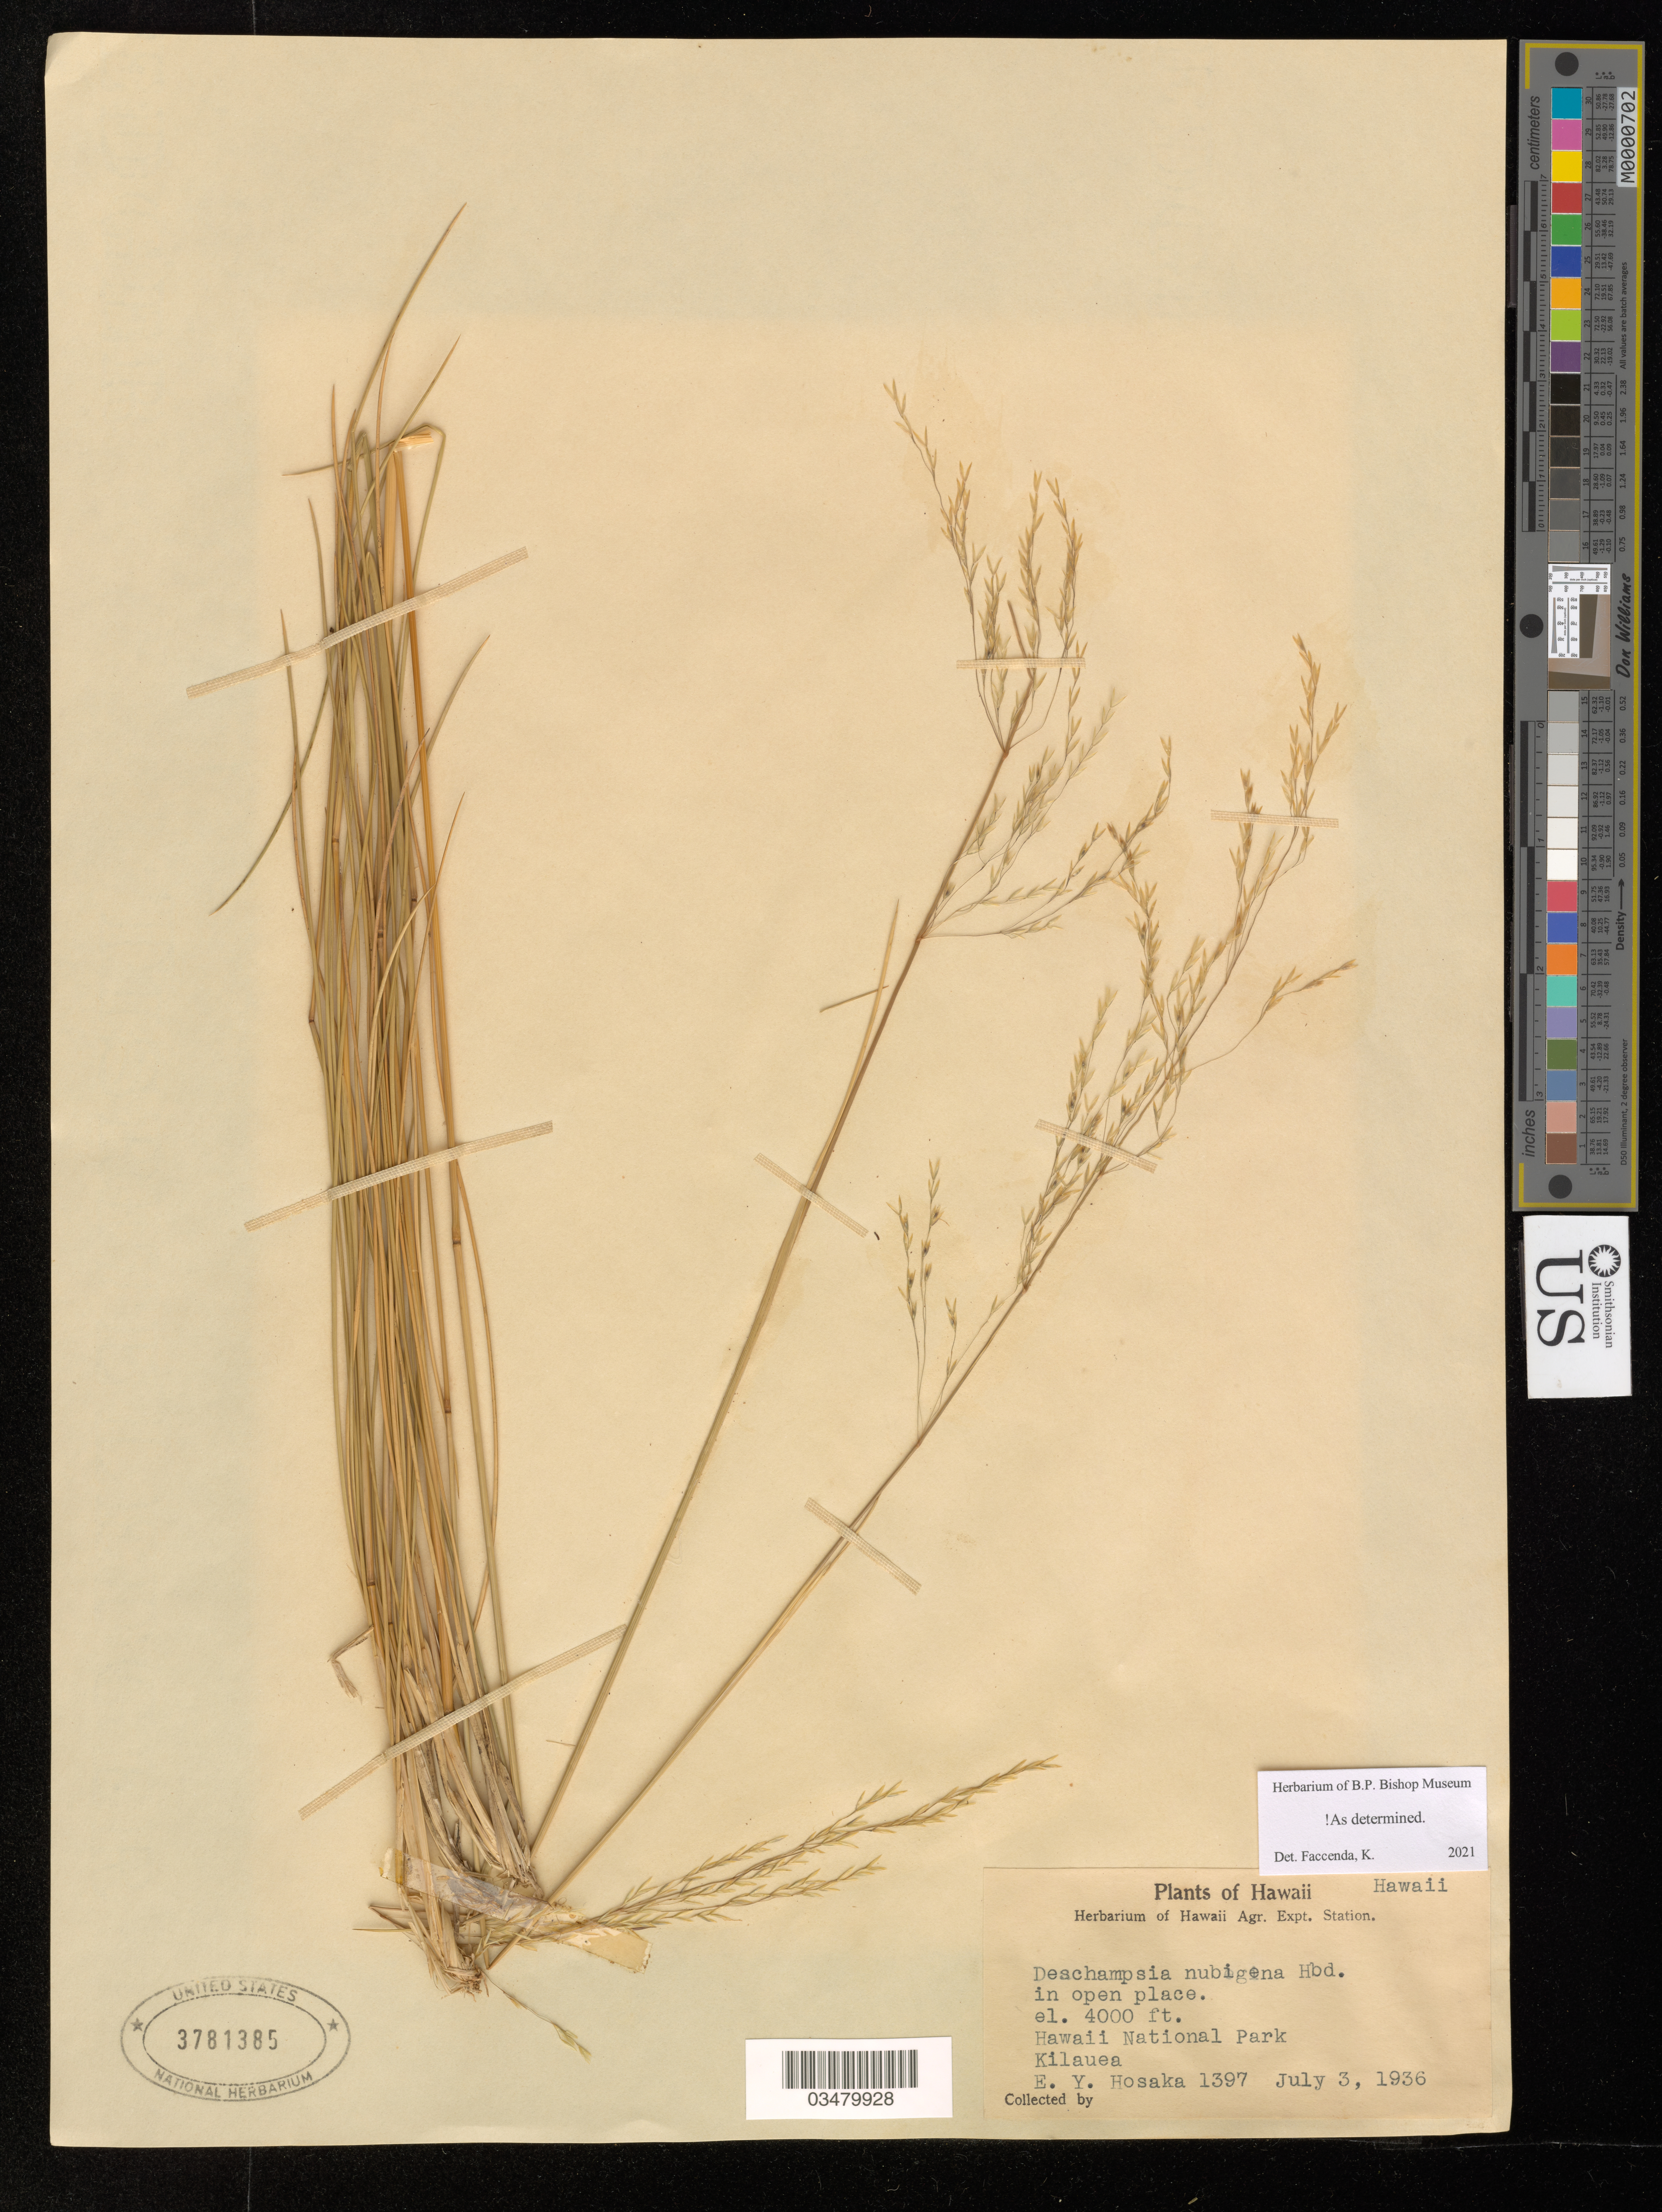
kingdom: Plantae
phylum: Tracheophyta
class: Liliopsida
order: Poales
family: Poaceae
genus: Deschampsia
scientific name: Deschampsia nubigena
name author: Hillebr.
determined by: Faccenda, K.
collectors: E. Y. Hosaka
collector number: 1397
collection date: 1936-07-03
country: United States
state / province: Hawaii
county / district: Hawaii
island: Hawaii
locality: Kilauea, Hawaii National Park.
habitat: Open place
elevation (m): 1219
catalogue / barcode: US 3781385